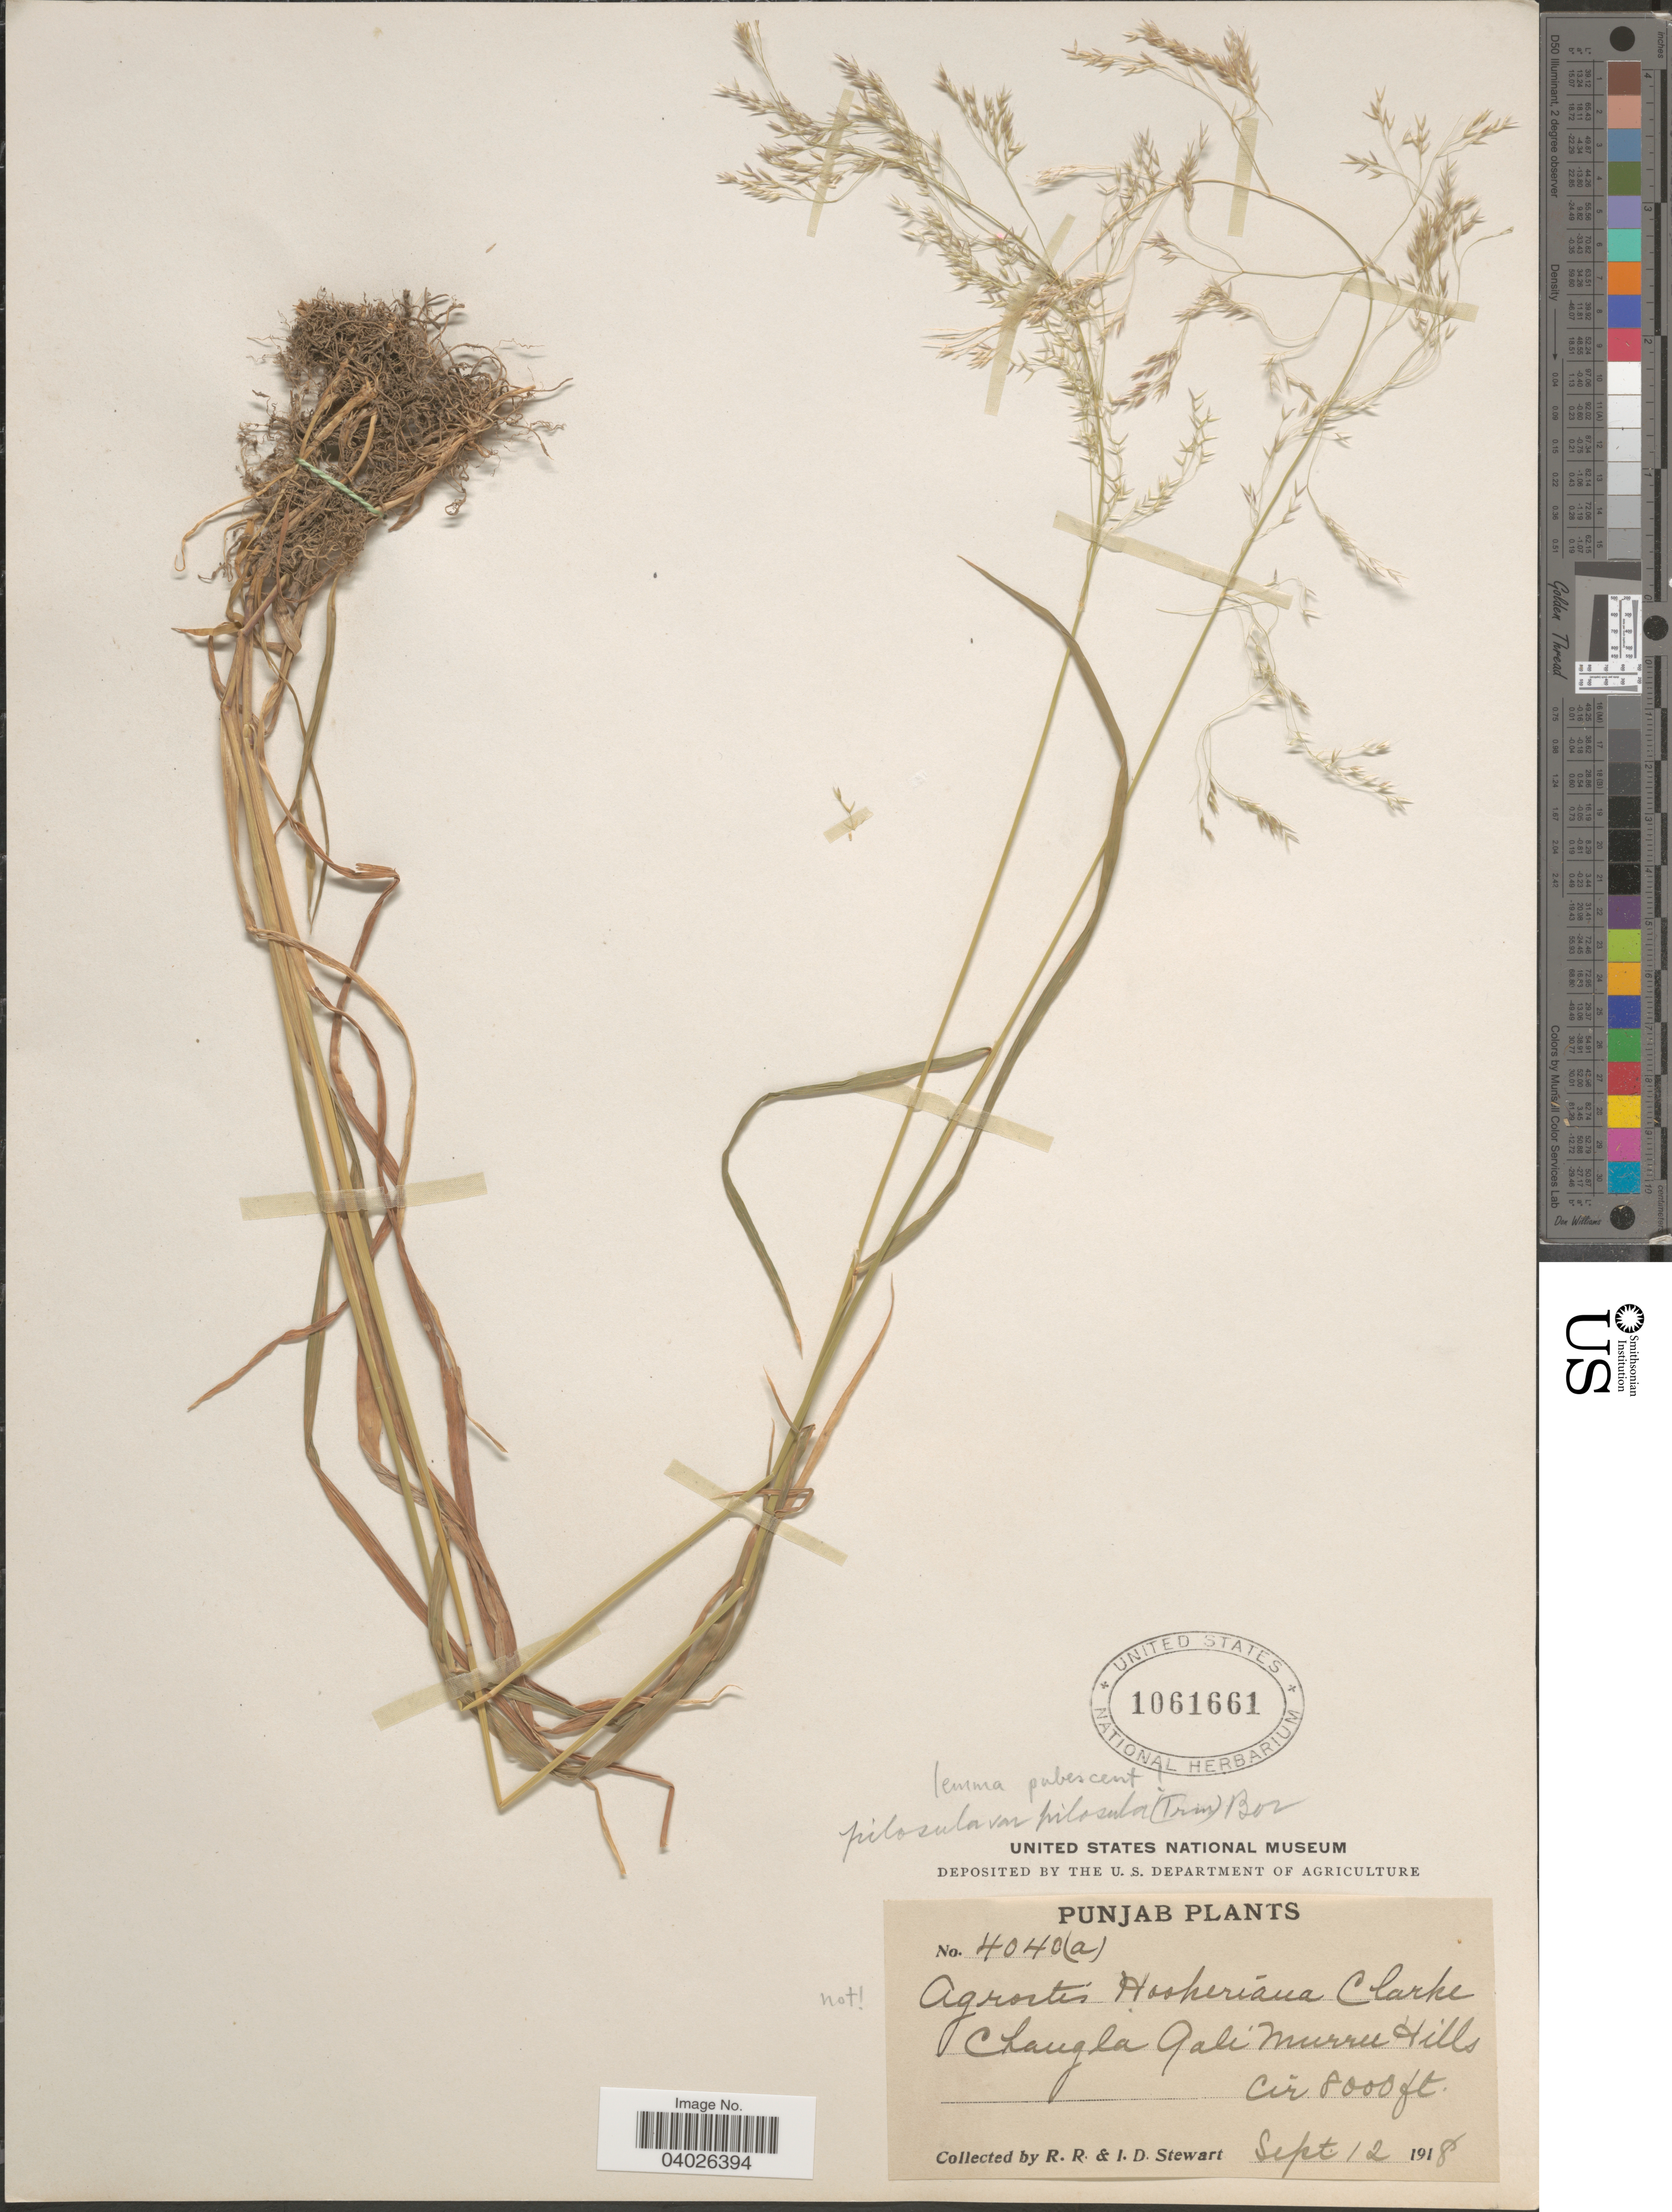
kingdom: Plantae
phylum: Tracheophyta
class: Liliopsida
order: Poales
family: Poaceae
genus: Agrostis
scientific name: Agrostis pilosula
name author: Trin.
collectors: R. Stewart & I. Stewart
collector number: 4040(a)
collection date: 1918-09-12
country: Pakistan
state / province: Punjab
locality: Changla Gali Murree Hills.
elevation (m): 2438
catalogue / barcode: US 1061661